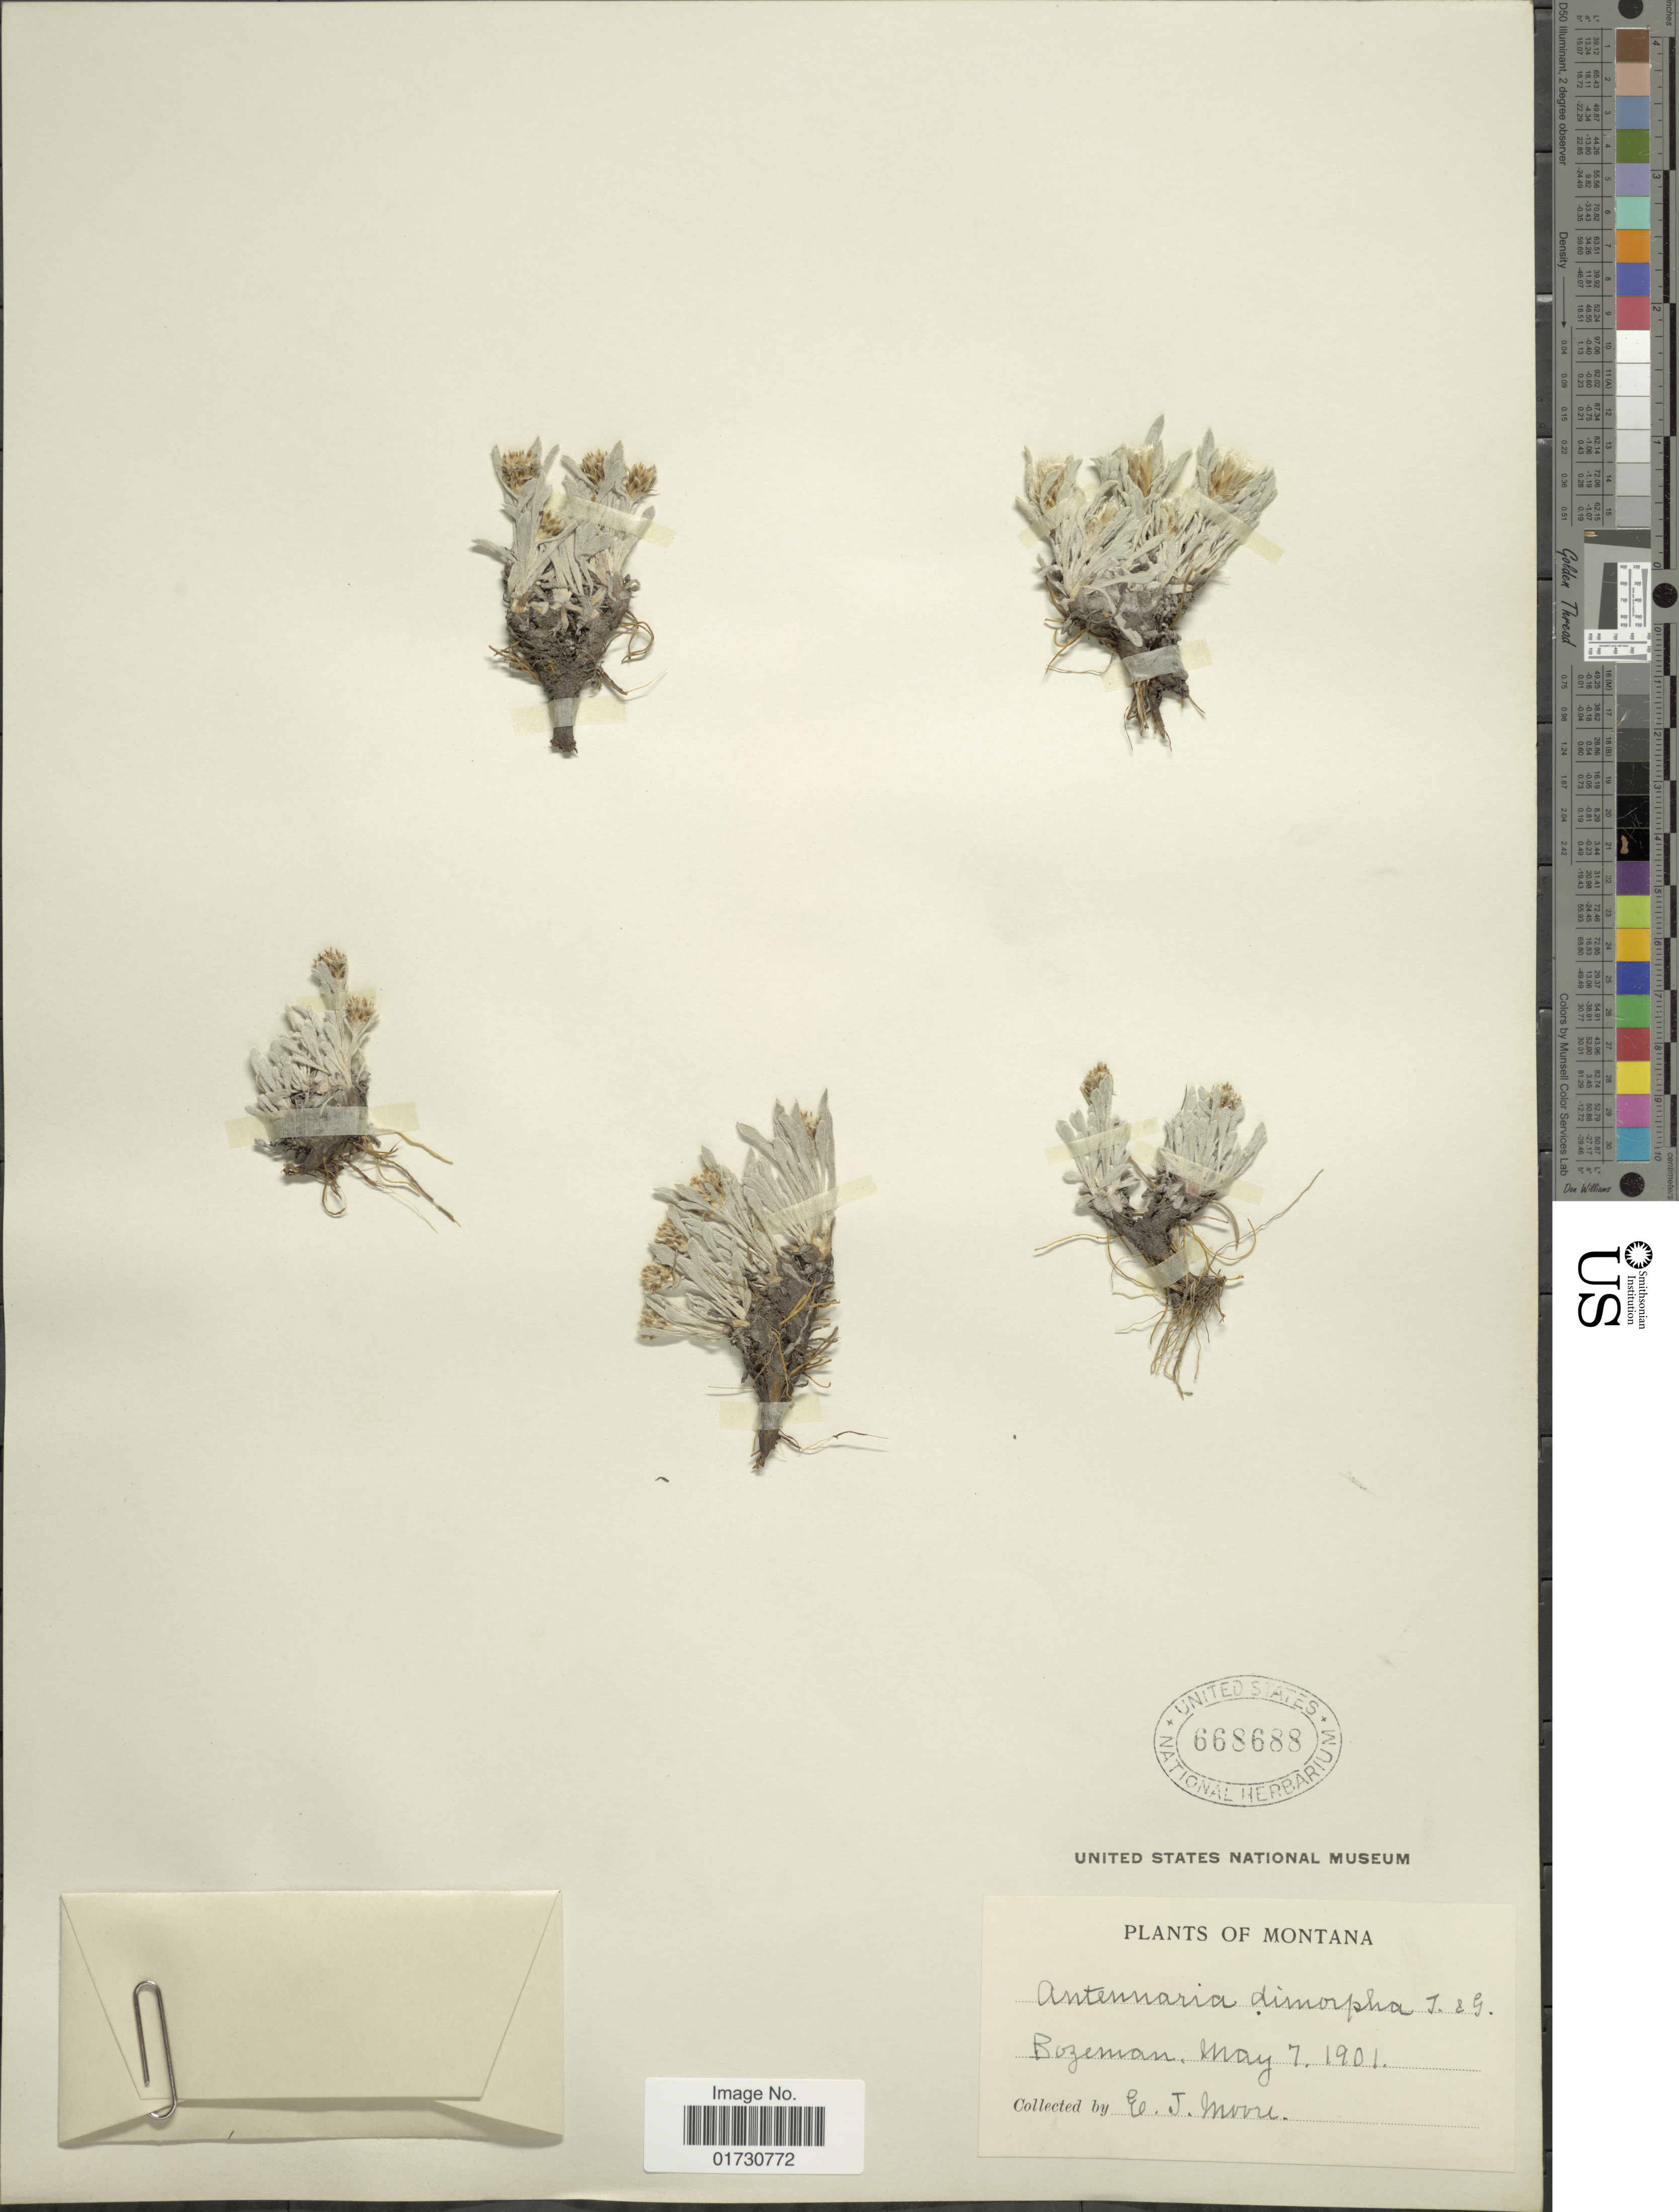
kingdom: Plantae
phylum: Tracheophyta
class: Magnoliopsida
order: Asterales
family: Asteraceae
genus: Antennaria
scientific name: Antennaria dimorpha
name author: (Nutt.) Torr. & A. Gray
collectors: E. Moore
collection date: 1901-05-07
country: United States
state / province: Montana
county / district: Gallatin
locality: Bozeman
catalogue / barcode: US 668688